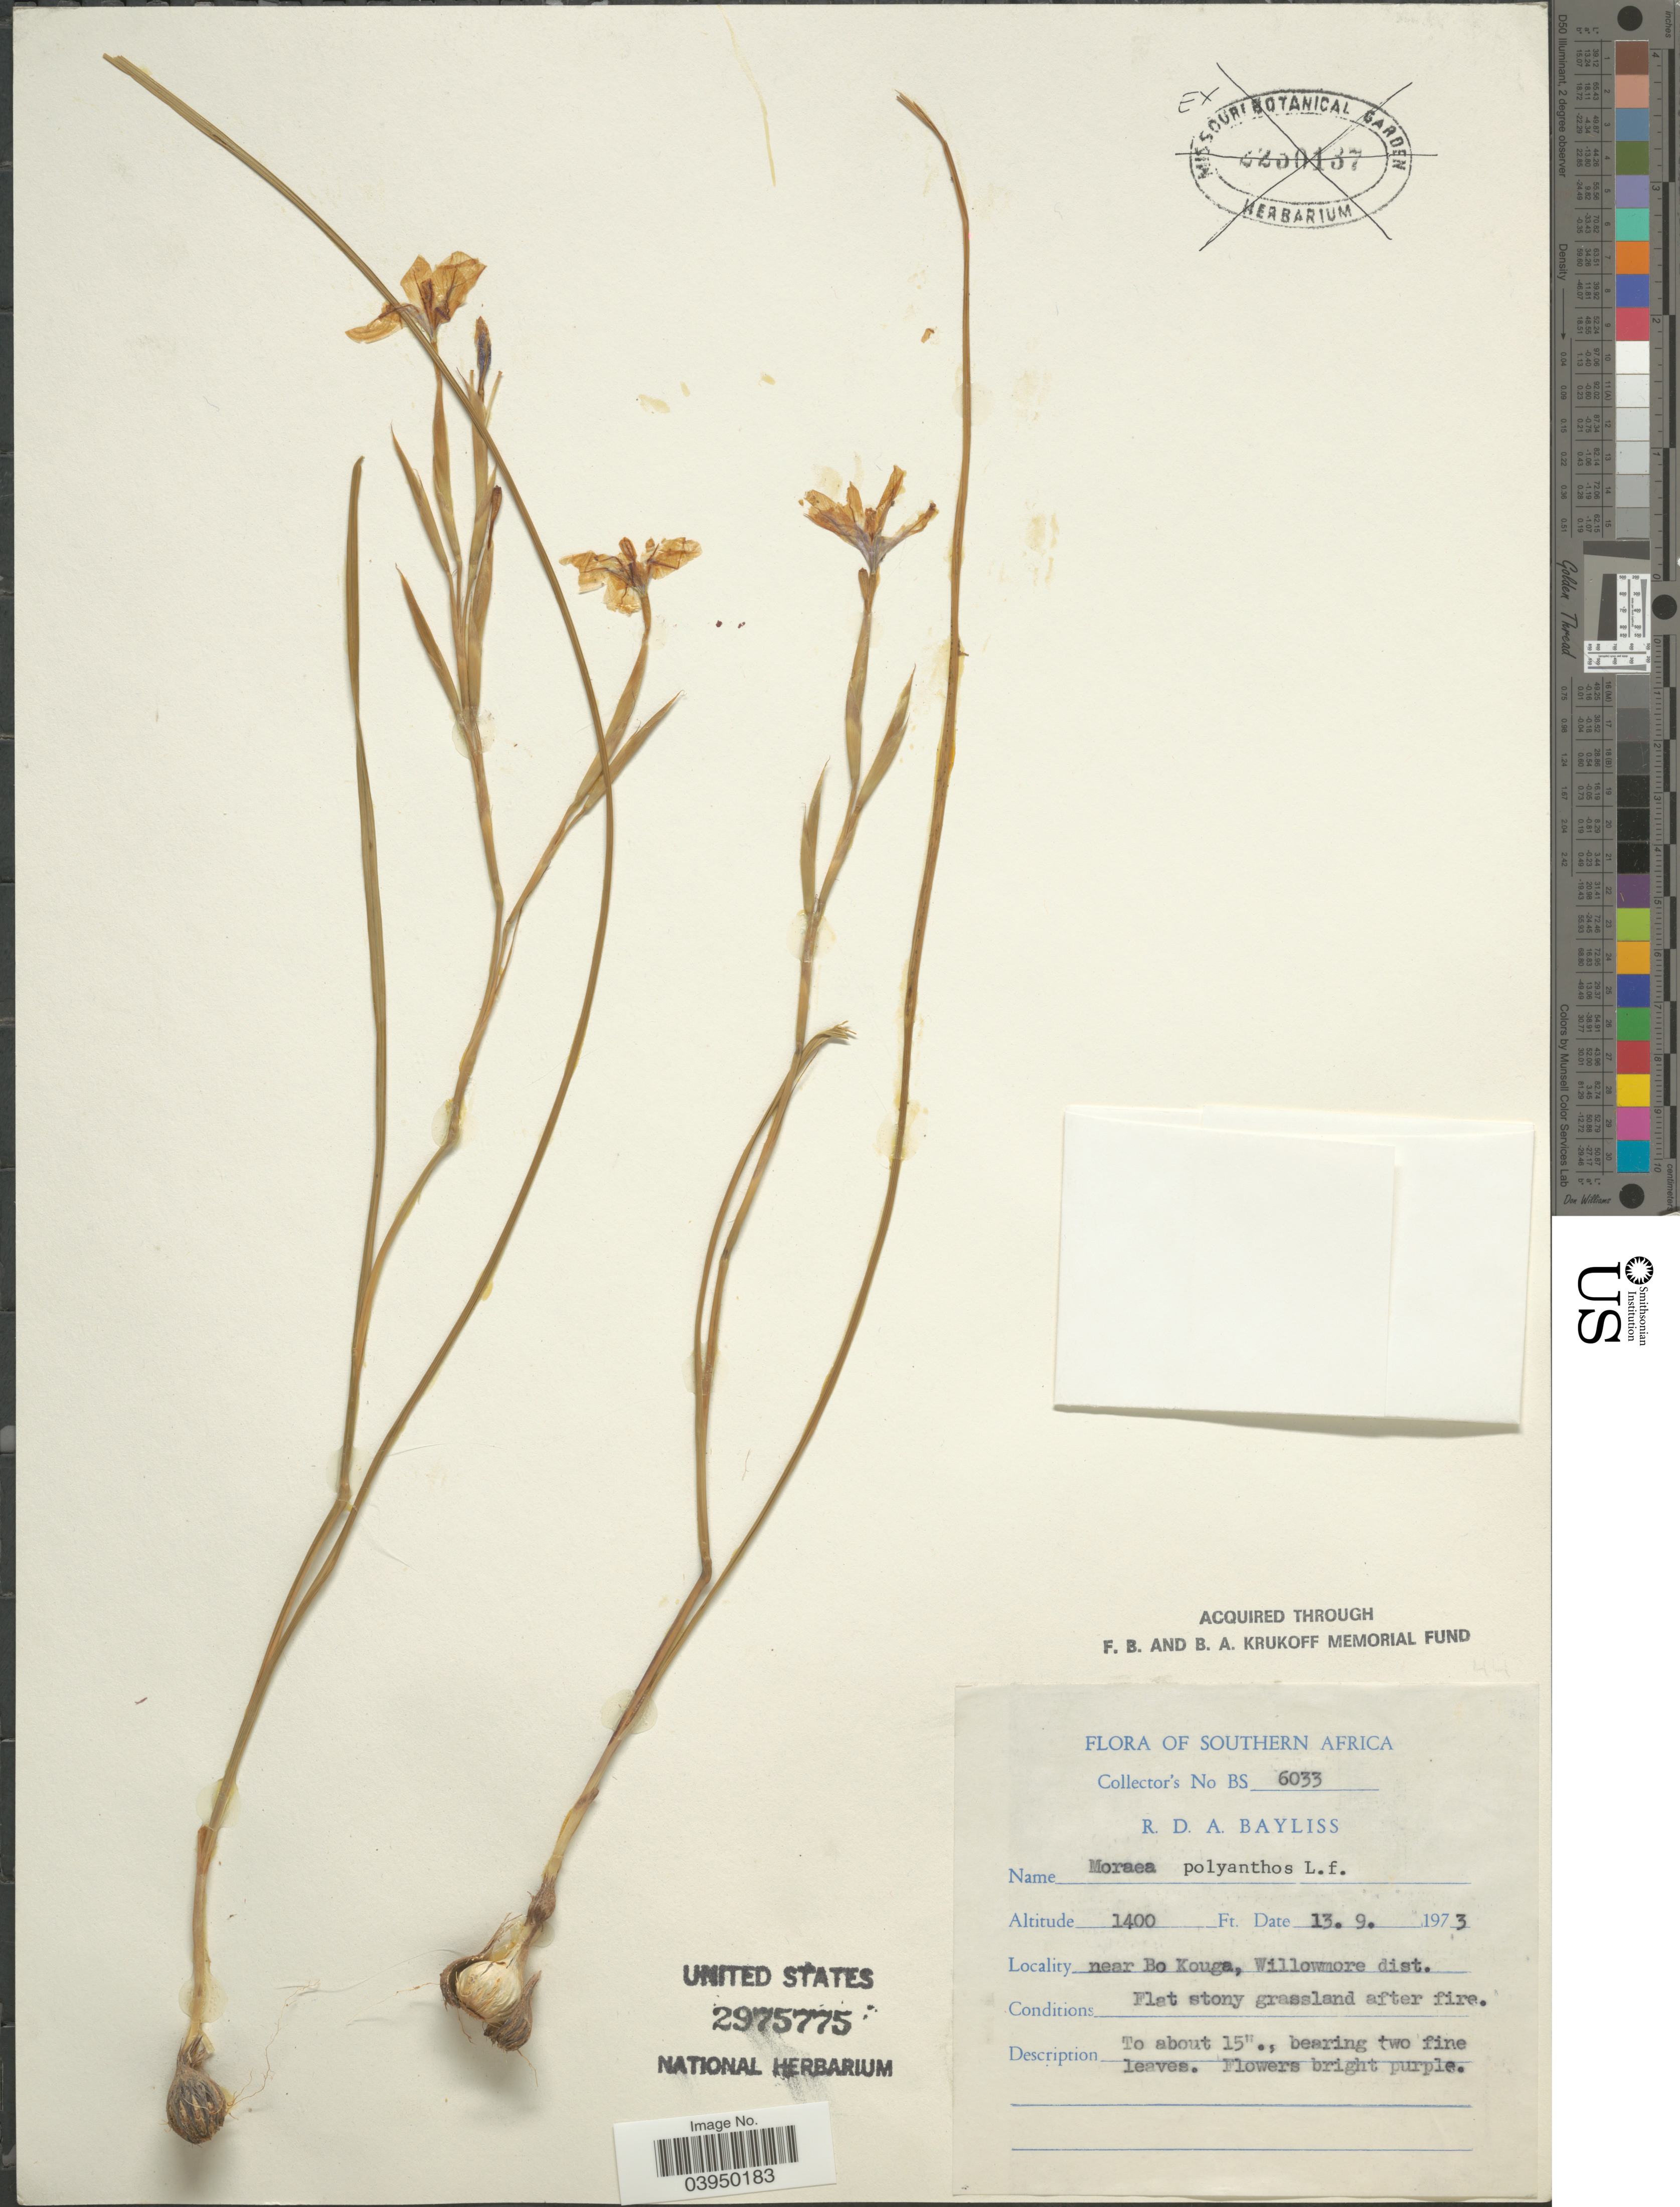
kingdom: Plantae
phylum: Tracheophyta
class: Liliopsida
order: Asparagales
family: Iridaceae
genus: Moraea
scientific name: Moraea polyanthos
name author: L. f.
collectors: R. Bayliss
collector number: BS6033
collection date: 1973-09-13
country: South Africa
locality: Southern Africa. Near Bo Kouga, Willowmore dist. Flat stony grassland after fire.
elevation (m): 427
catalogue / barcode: US 2975775